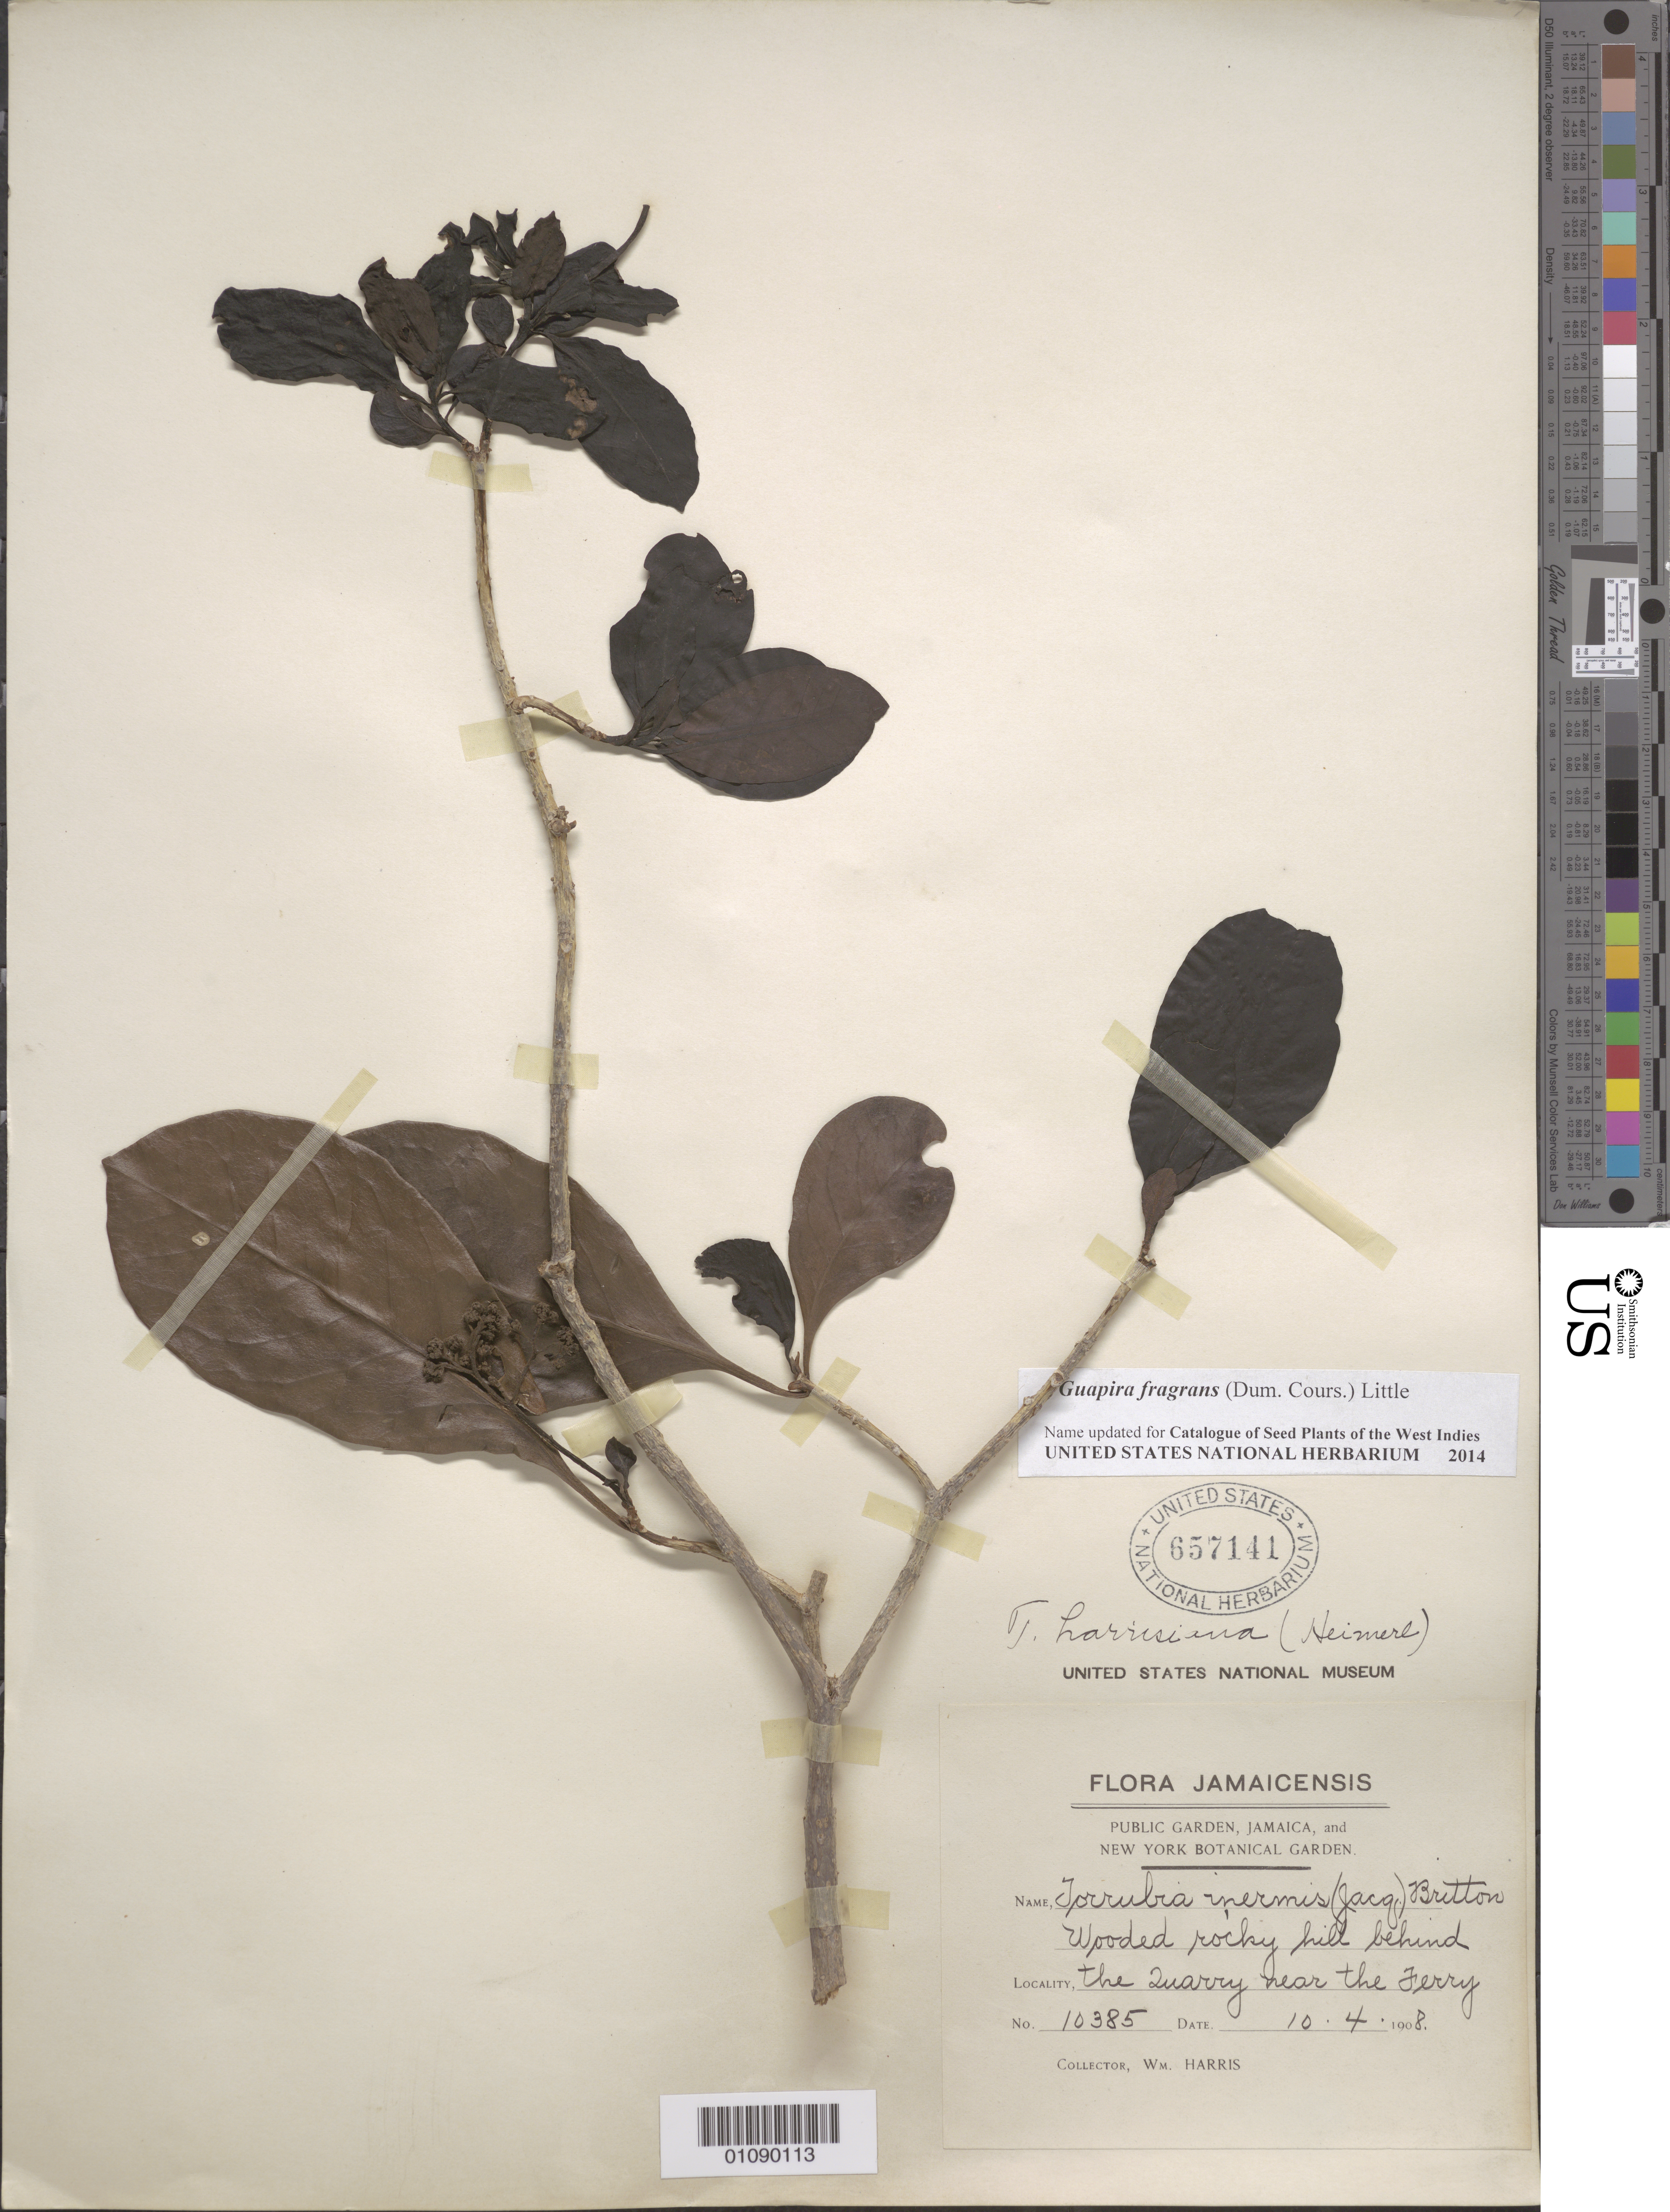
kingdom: Plantae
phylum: Tracheophyta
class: Magnoliopsida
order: Caryophyllales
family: Nyctaginaceae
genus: Guapira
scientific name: Guapira fragrans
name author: (Dum. Cours.) Little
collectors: W. Harris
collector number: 10385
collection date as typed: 10 Apr 1908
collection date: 1908-04-10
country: Jamaica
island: Jamaica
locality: Hill behind the Quarry near the Ferry.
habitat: Wooded rocky hill behind the quarry.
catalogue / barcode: US 657141